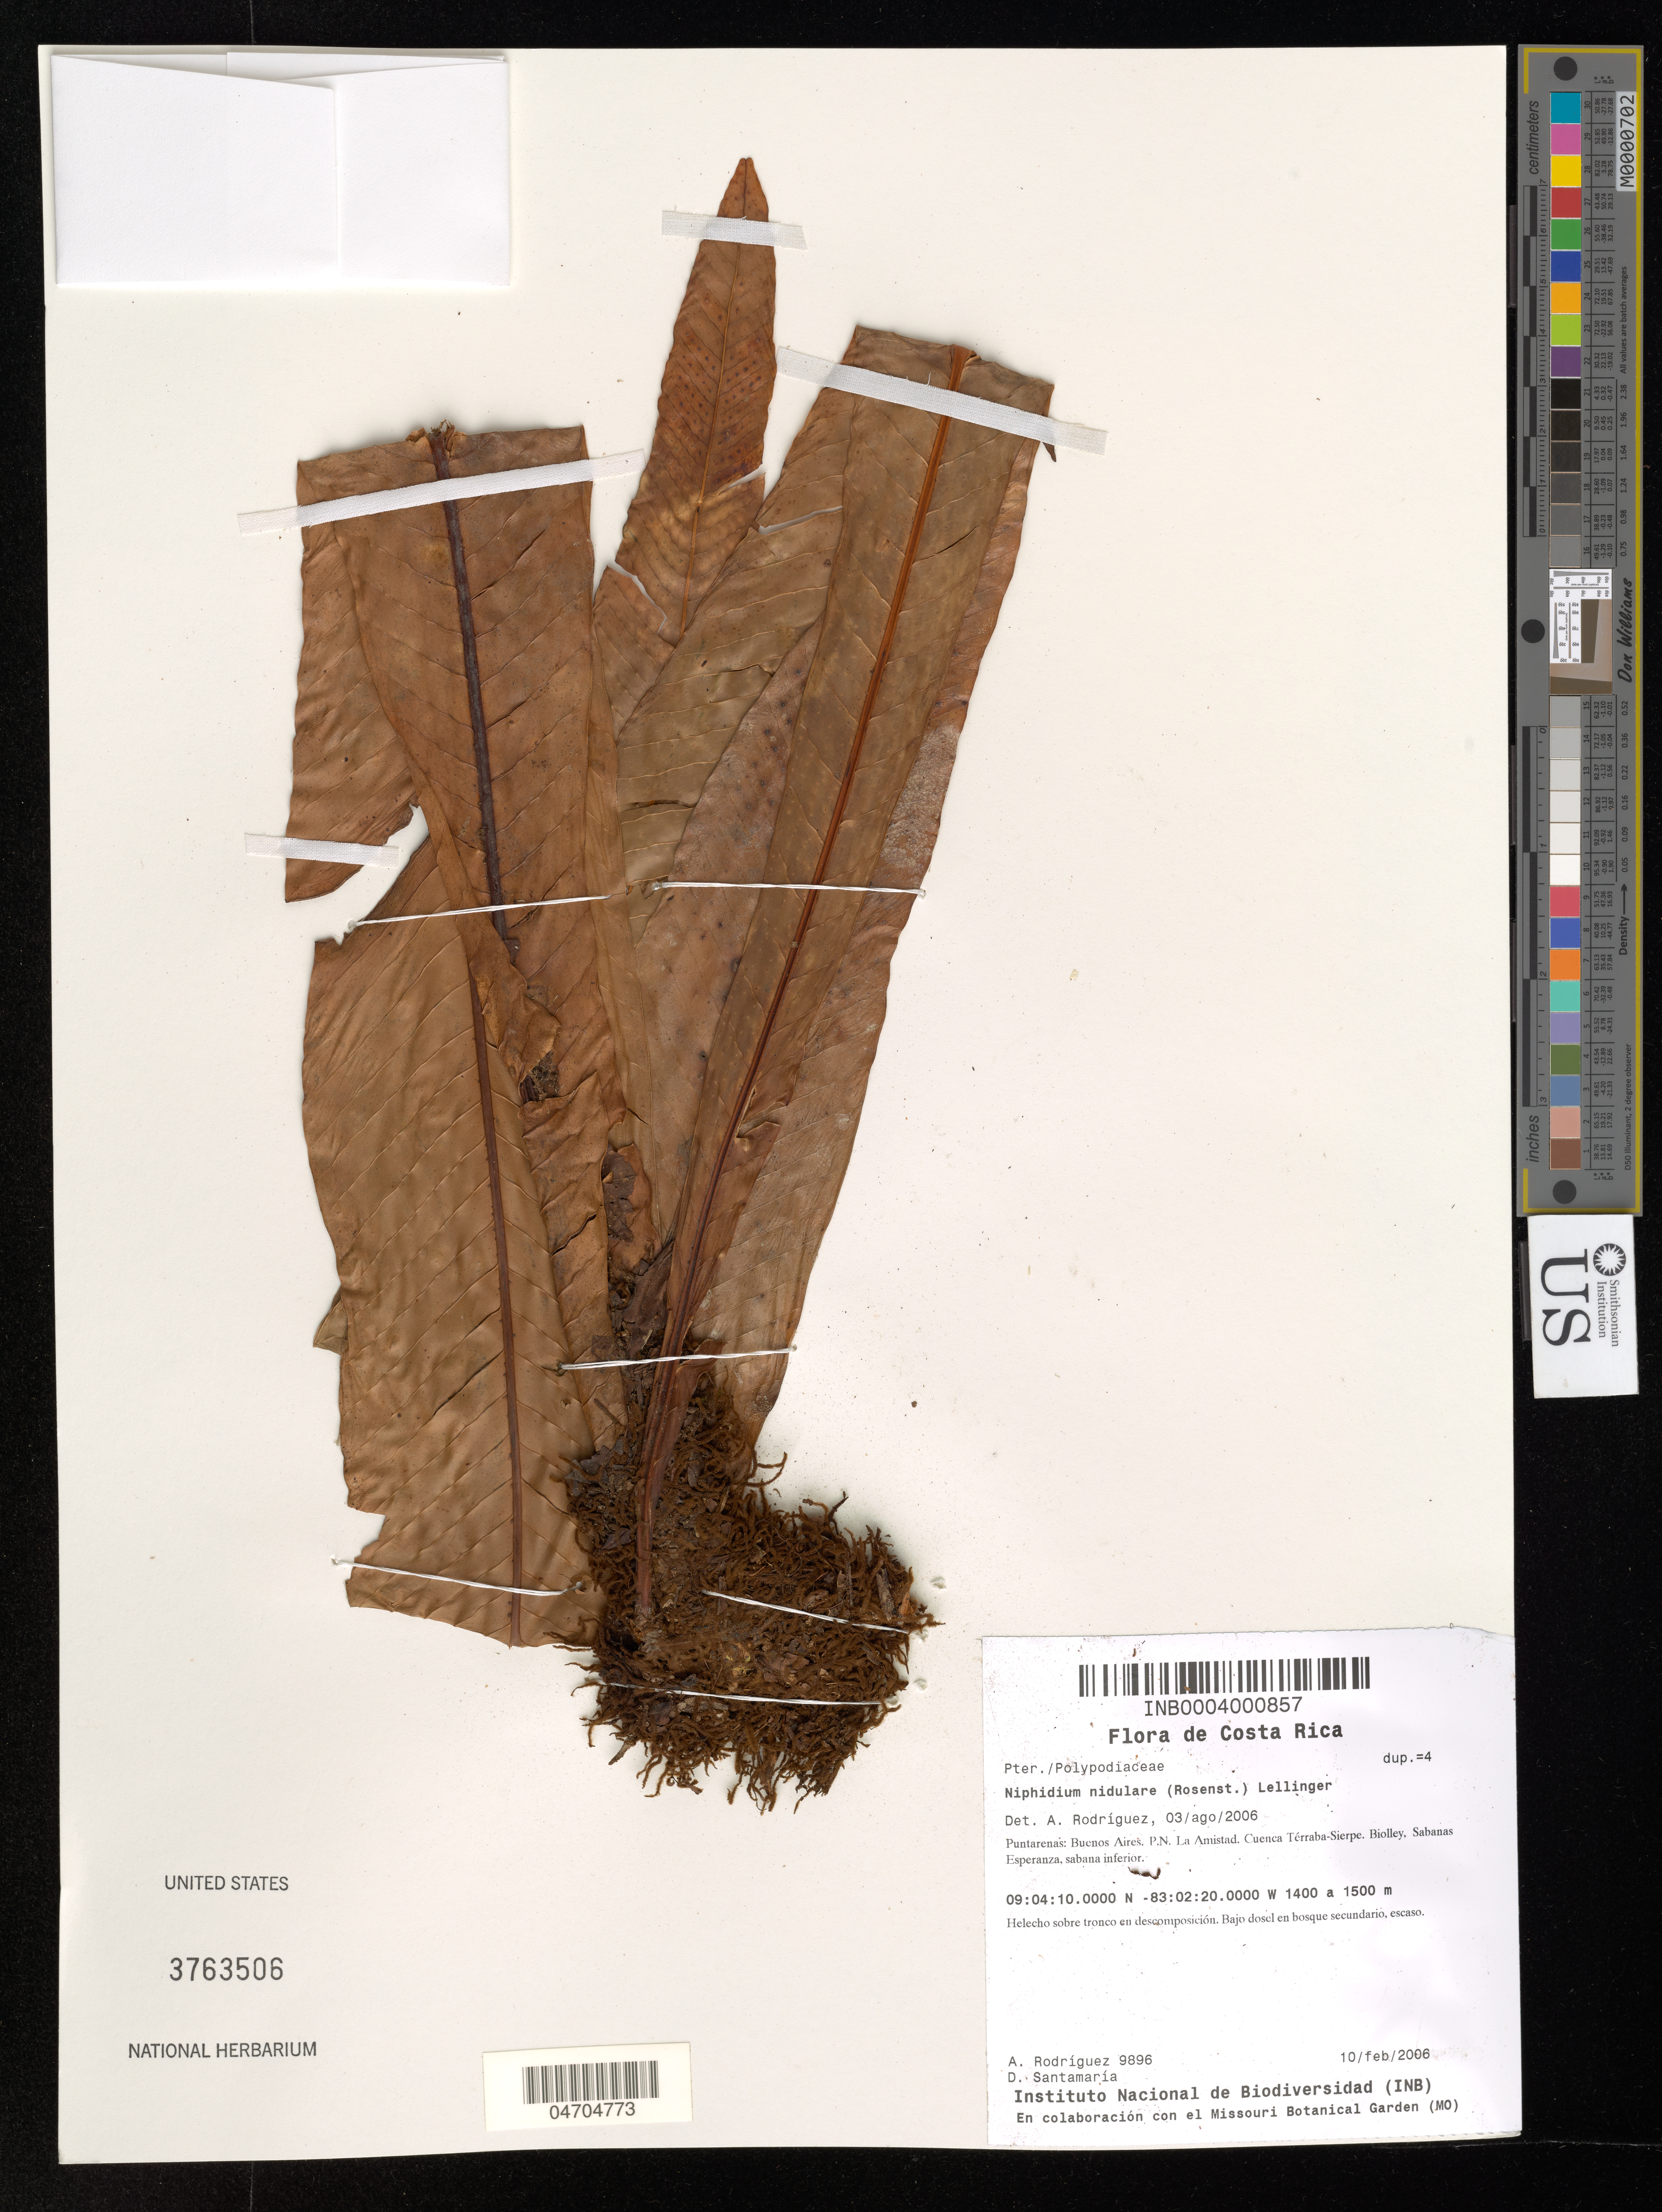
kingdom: Plantae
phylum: Tracheophyta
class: Polypodiopsida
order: Polypodiales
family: Polypodiaceae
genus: Niphidium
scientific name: Niphidium nidulare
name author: (Rosenst.) Lellinger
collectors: A. Rodríguez & D. Santamaria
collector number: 9896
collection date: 2006-02-10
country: Costa Rica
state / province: Puntarenas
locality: Buenos Aires. P. N. La Amistad. Cuenca Térraba-Sierpe. Biolley, Sabanas Esperanza, sabana inferior.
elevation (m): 1400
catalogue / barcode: US 3763506